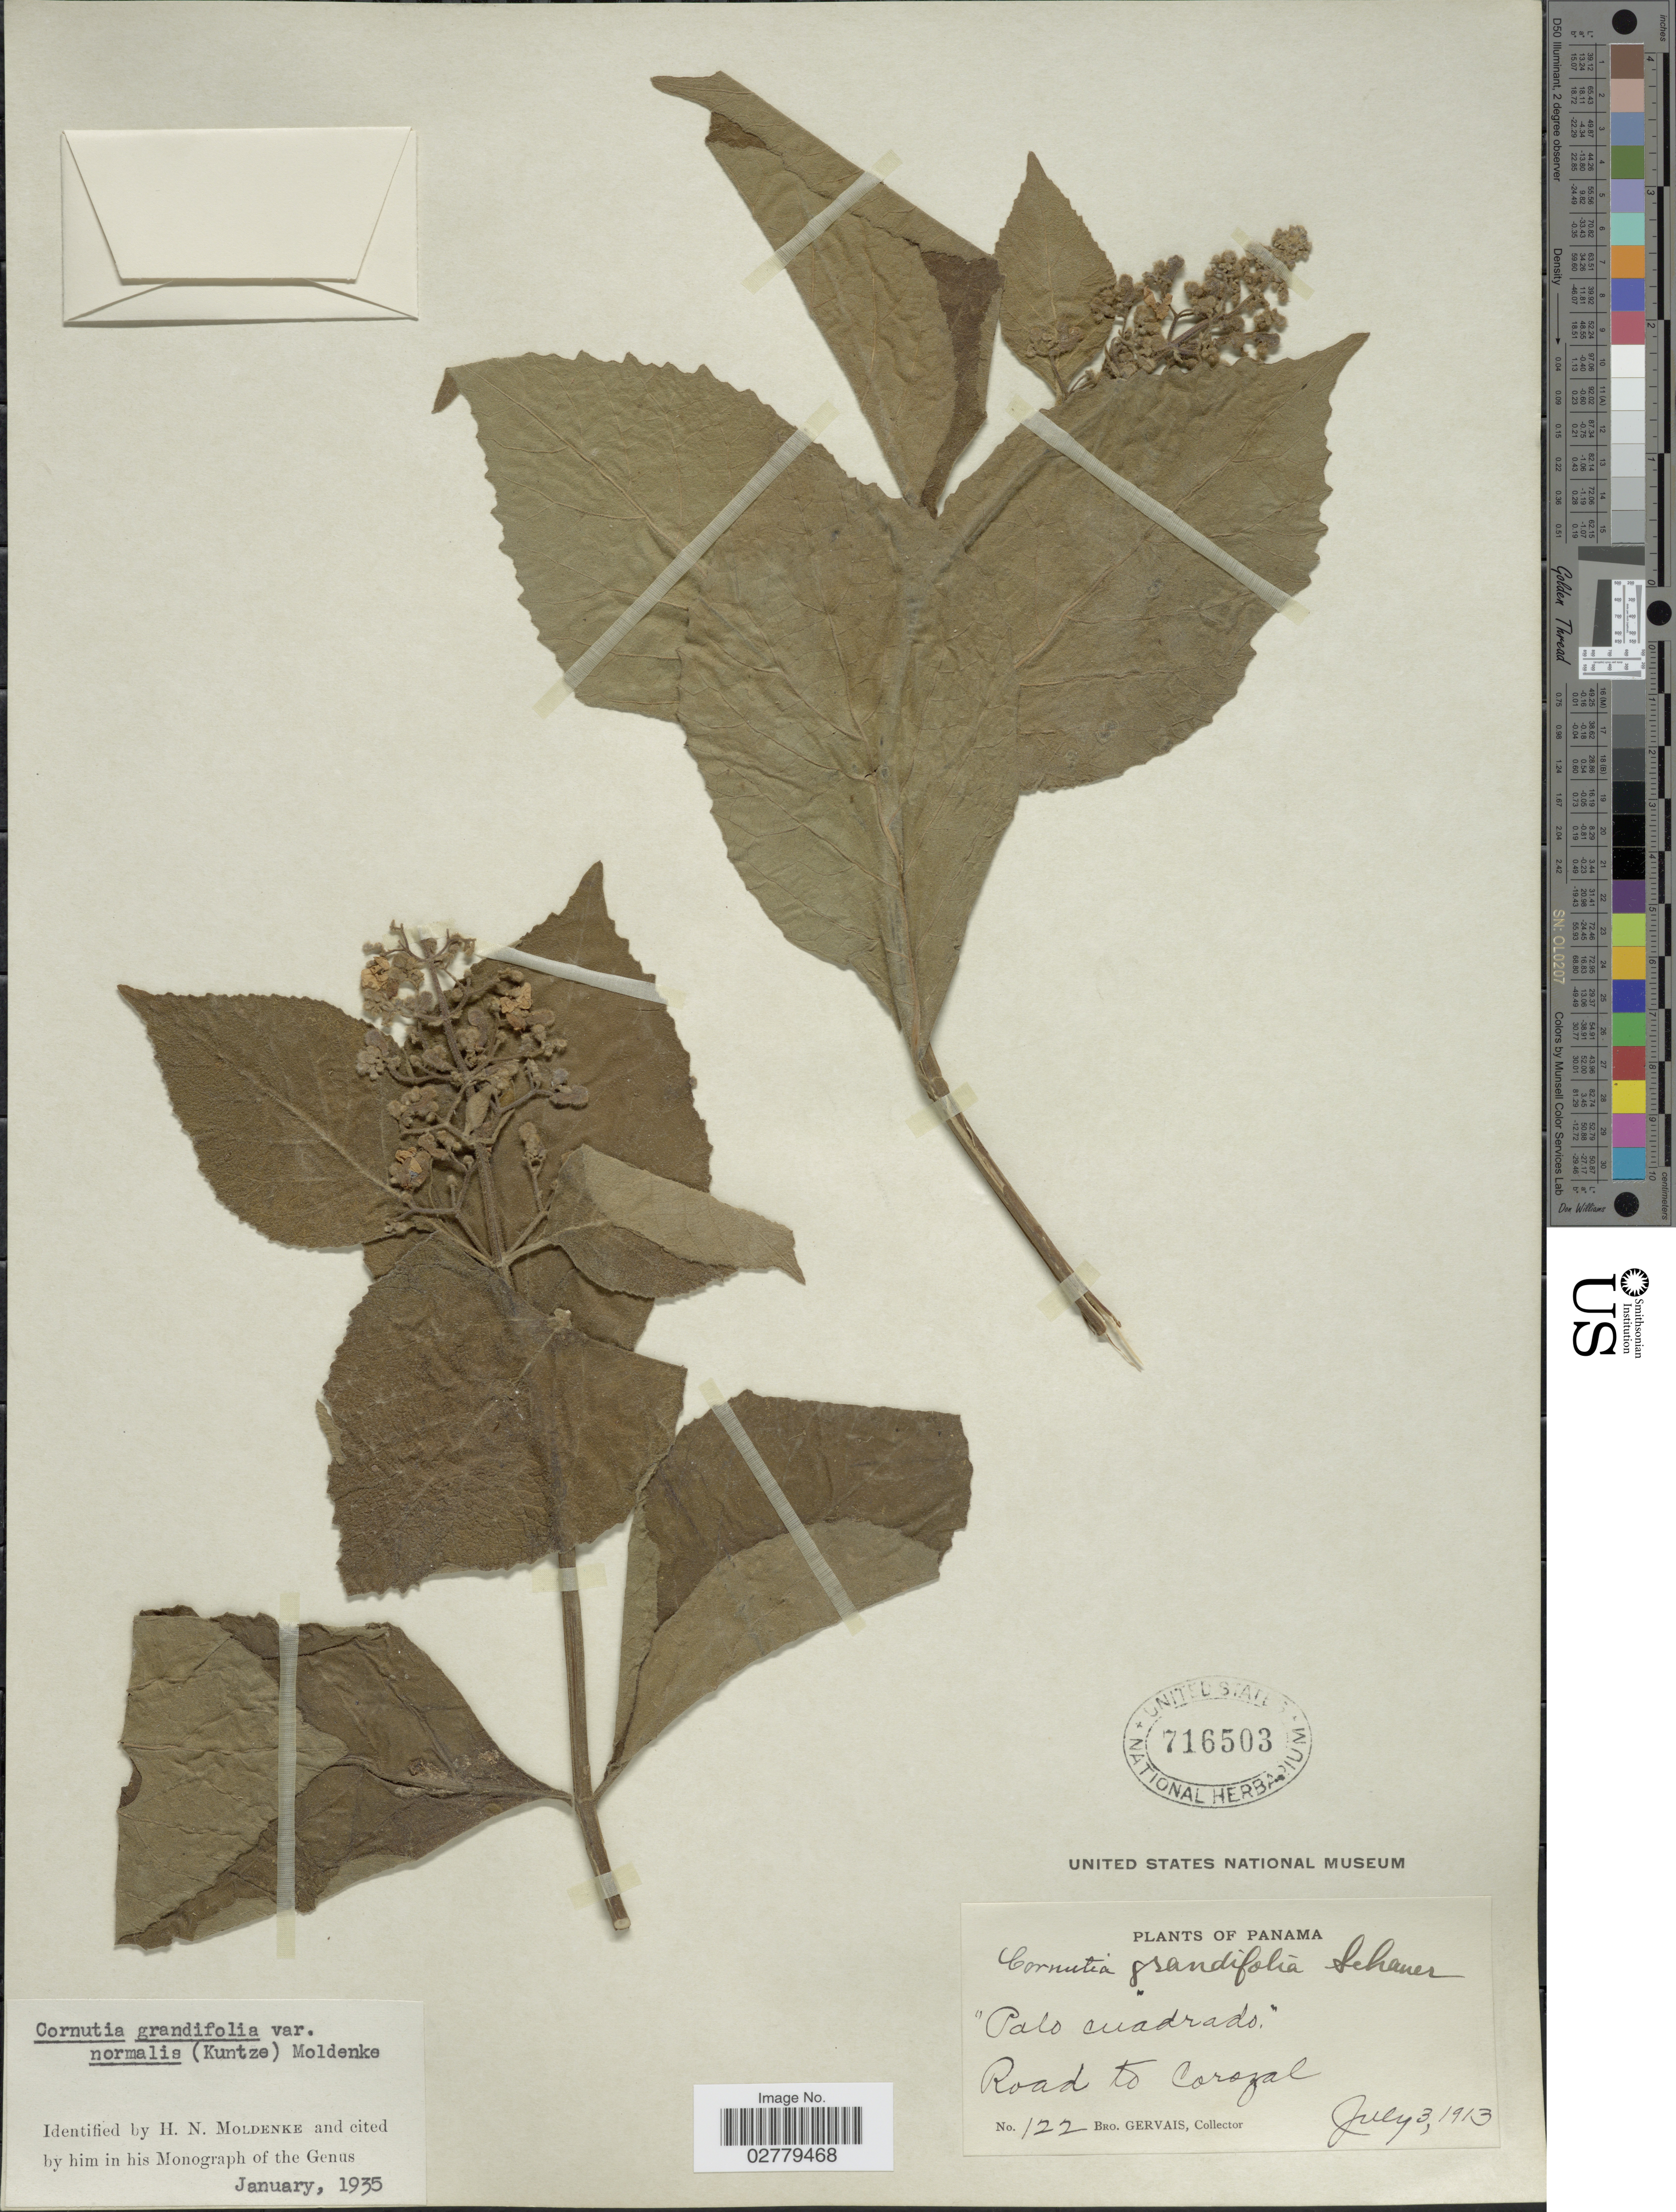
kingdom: Plantae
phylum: Tracheophyta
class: Magnoliopsida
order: Lamiales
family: Lamiaceae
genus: Cornutia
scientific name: Cornutia grandifolia var. normalis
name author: Moldenke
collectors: B. Gervais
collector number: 122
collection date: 1913-07-03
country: Panama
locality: Road to Corozal.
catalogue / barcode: US 716503